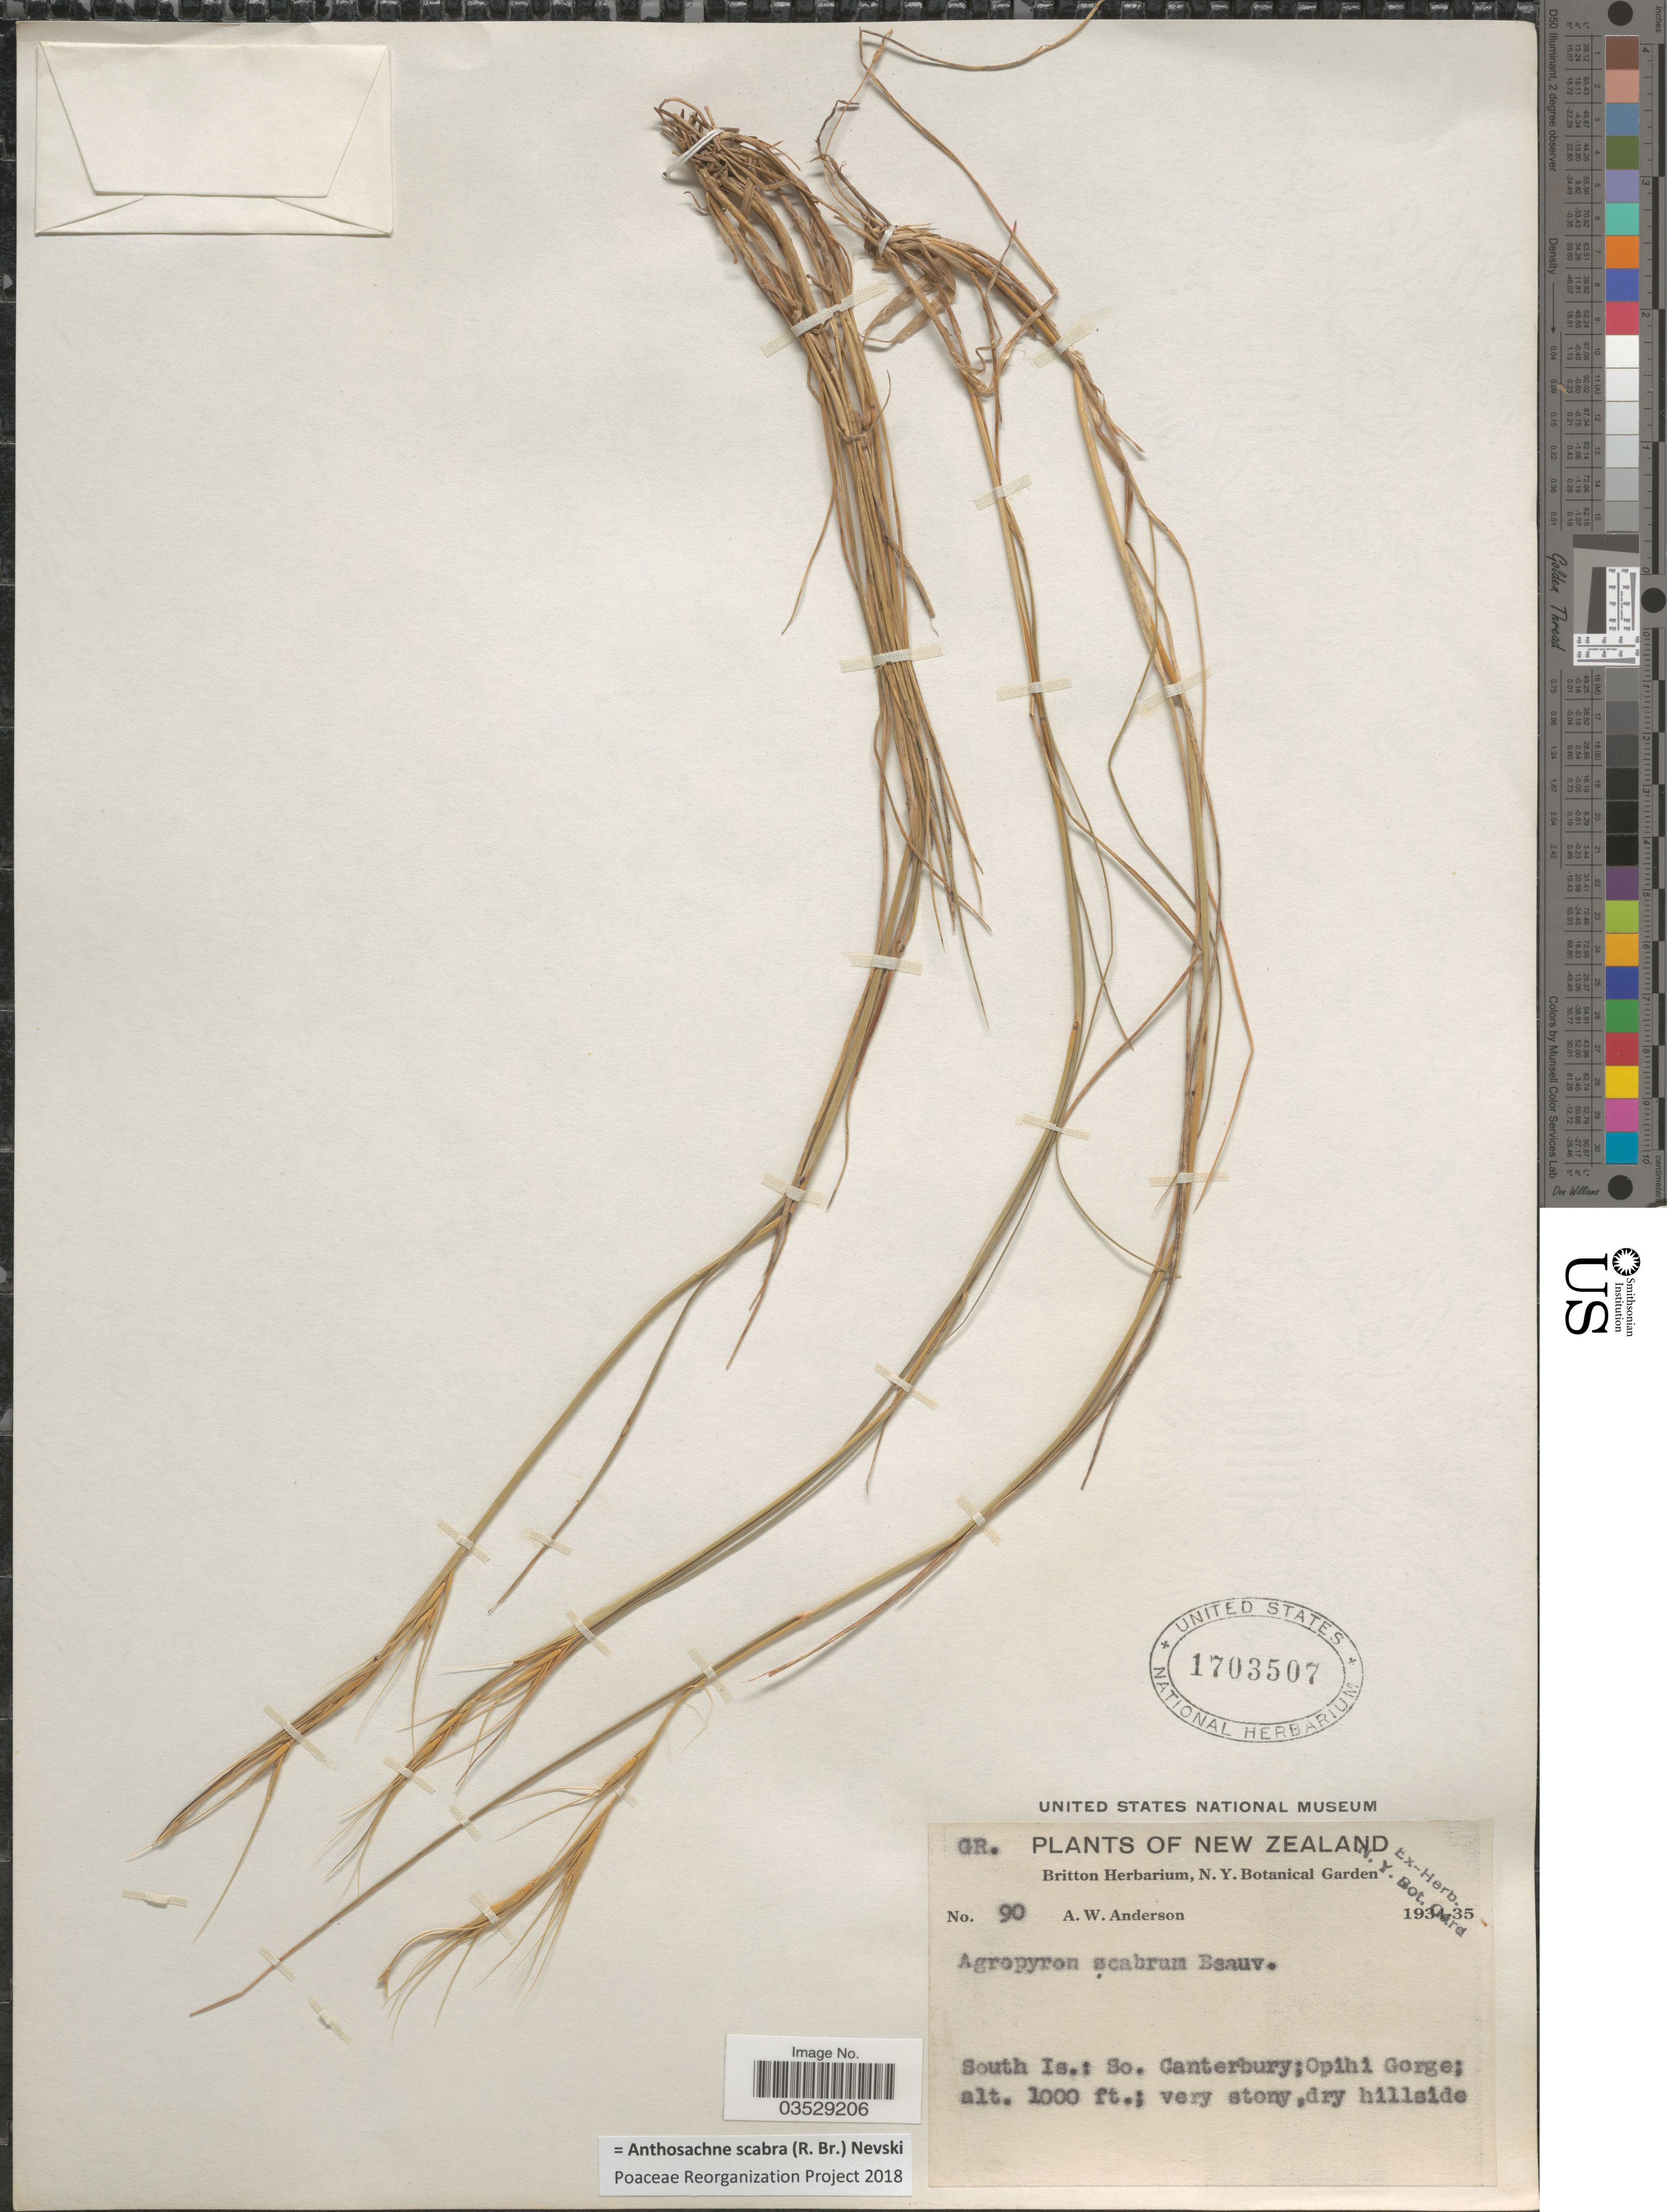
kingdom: Plantae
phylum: Tracheophyta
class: Liliopsida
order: Poales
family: Poaceae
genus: Anthosachne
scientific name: Anthosachne scabra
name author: (R. Br.) Nevski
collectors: A. W. Anderson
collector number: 90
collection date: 1934/1935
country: New Zealand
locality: South Is.: So. Canterbury; Opihi Gorge.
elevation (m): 305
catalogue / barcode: US 1703507